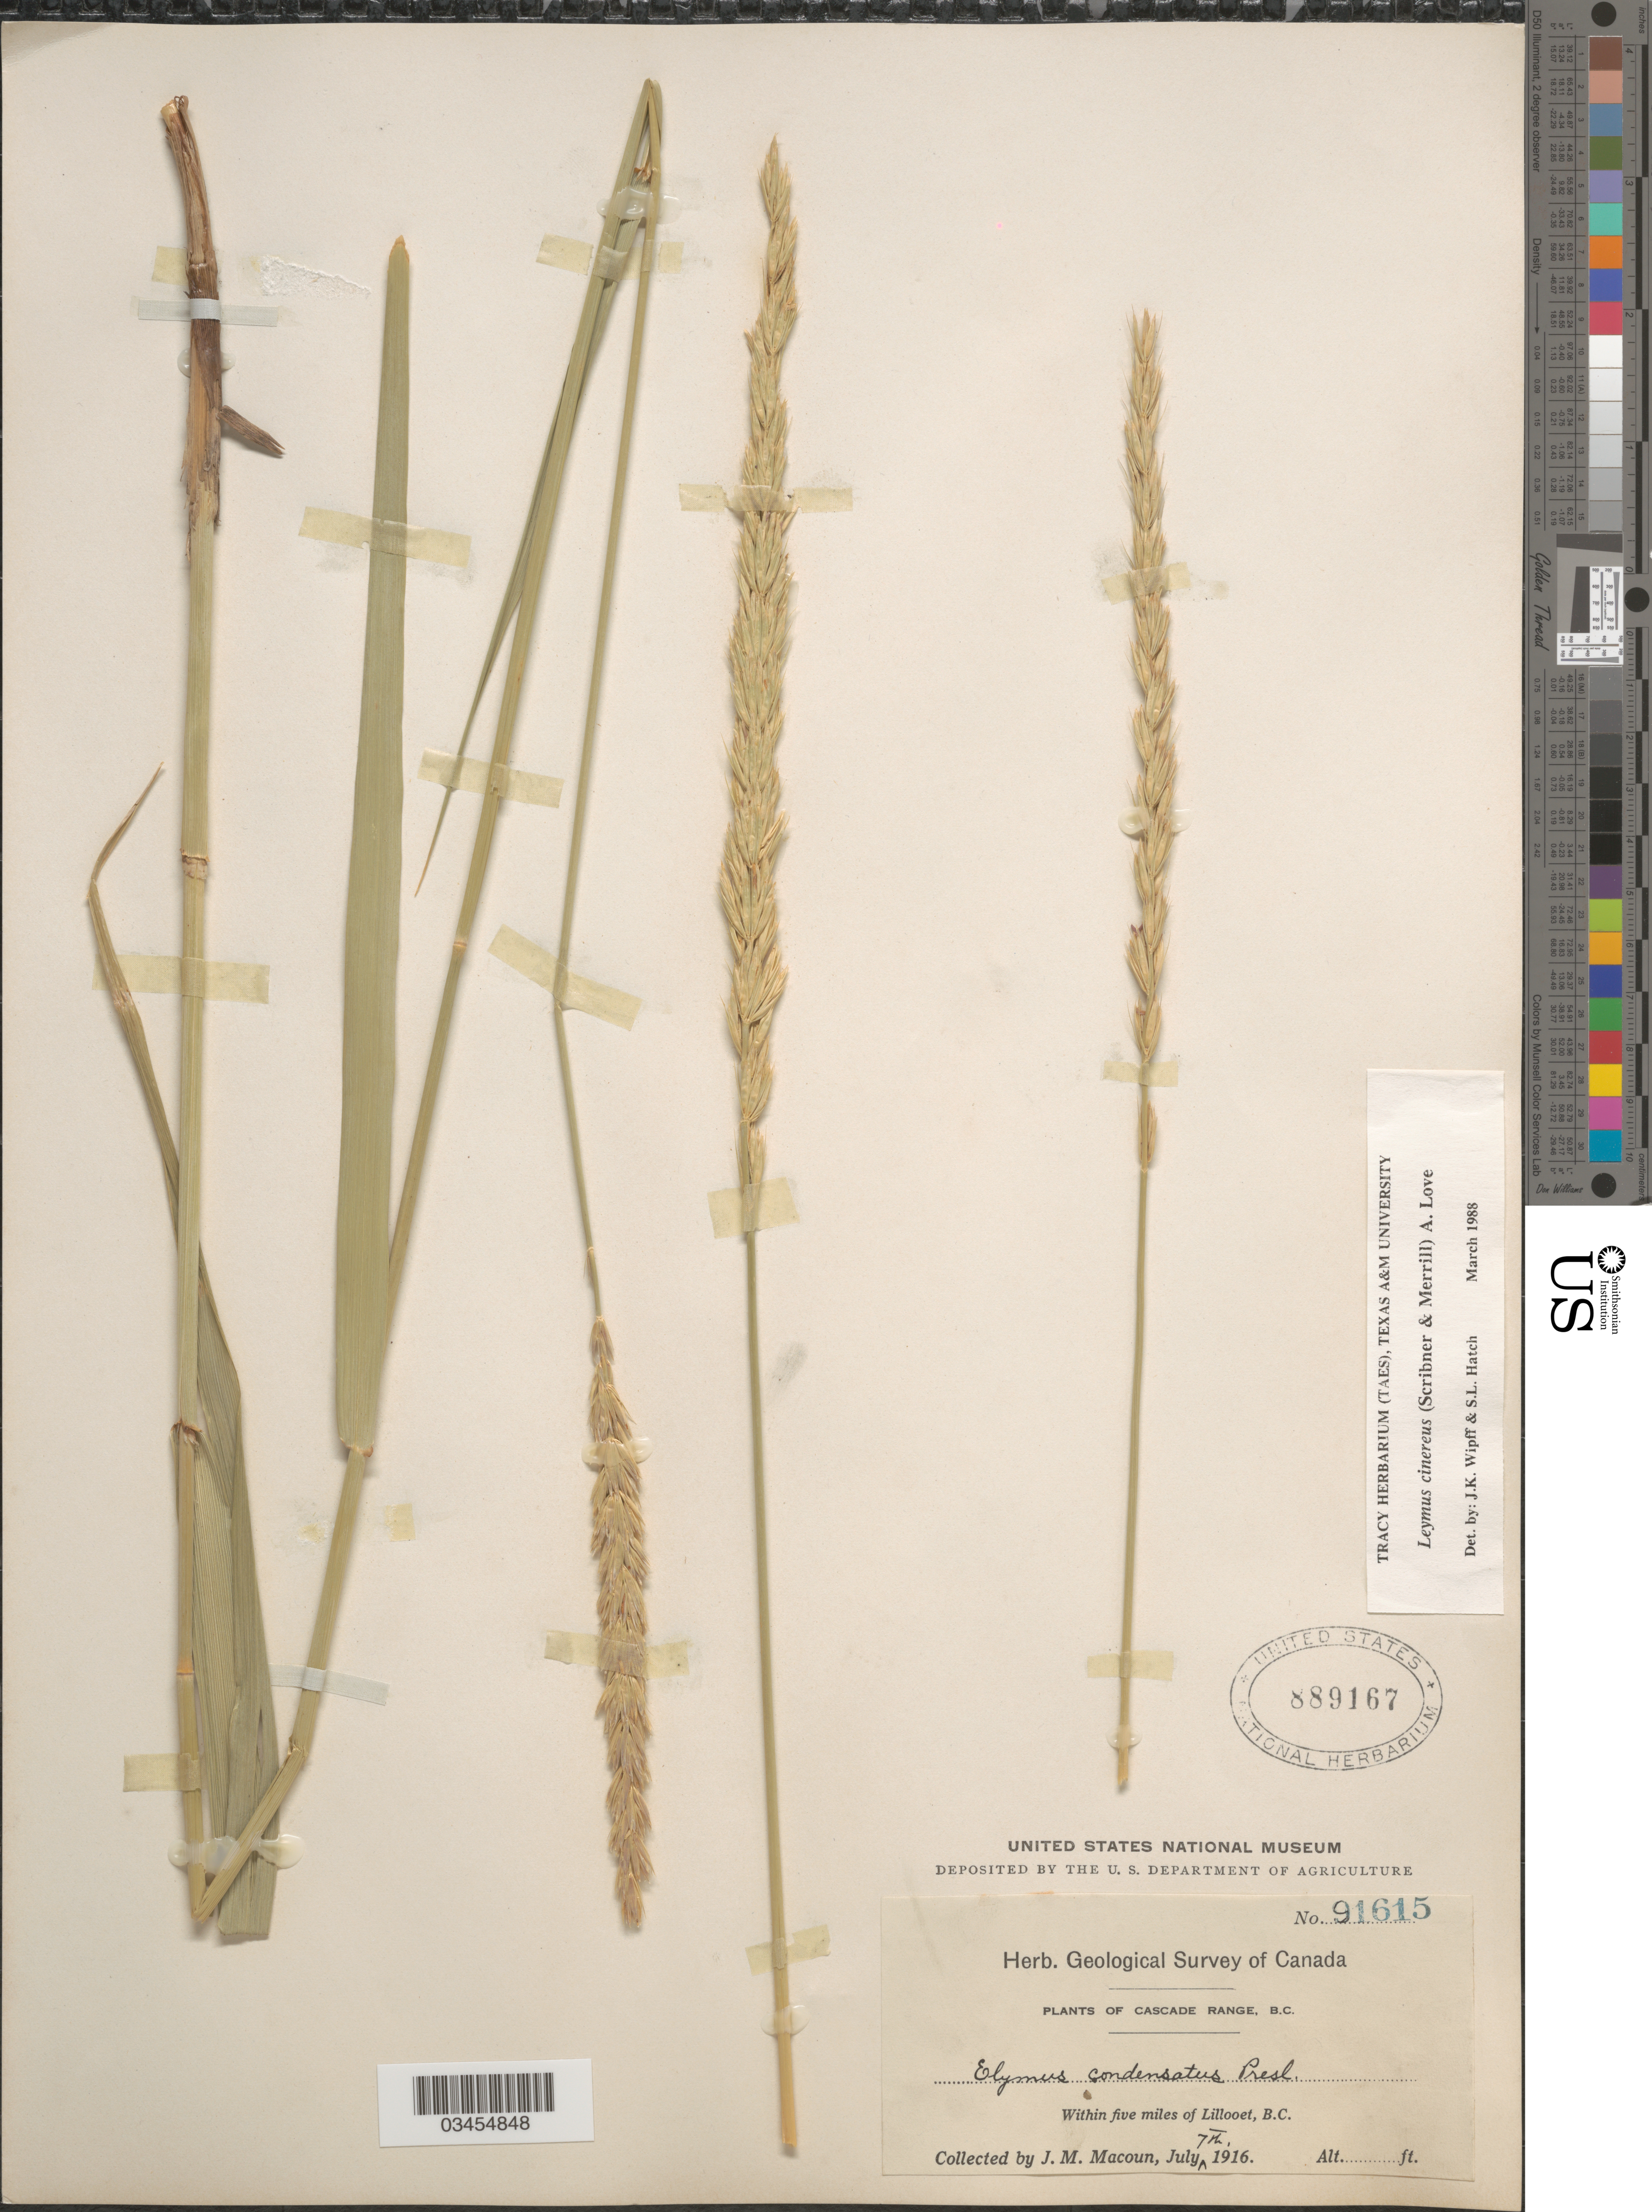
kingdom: Plantae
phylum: Tracheophyta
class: Liliopsida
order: Poales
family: Poaceae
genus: Leymus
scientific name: Leymus condensatus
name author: (J. Presl) Á. Löve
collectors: J. M. Macoun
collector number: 91615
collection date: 1916-07-07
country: Canada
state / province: British Columbia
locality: Geological Survey of Canada. Cascade Range. Within five miles of Lillooet.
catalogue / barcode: US 889167